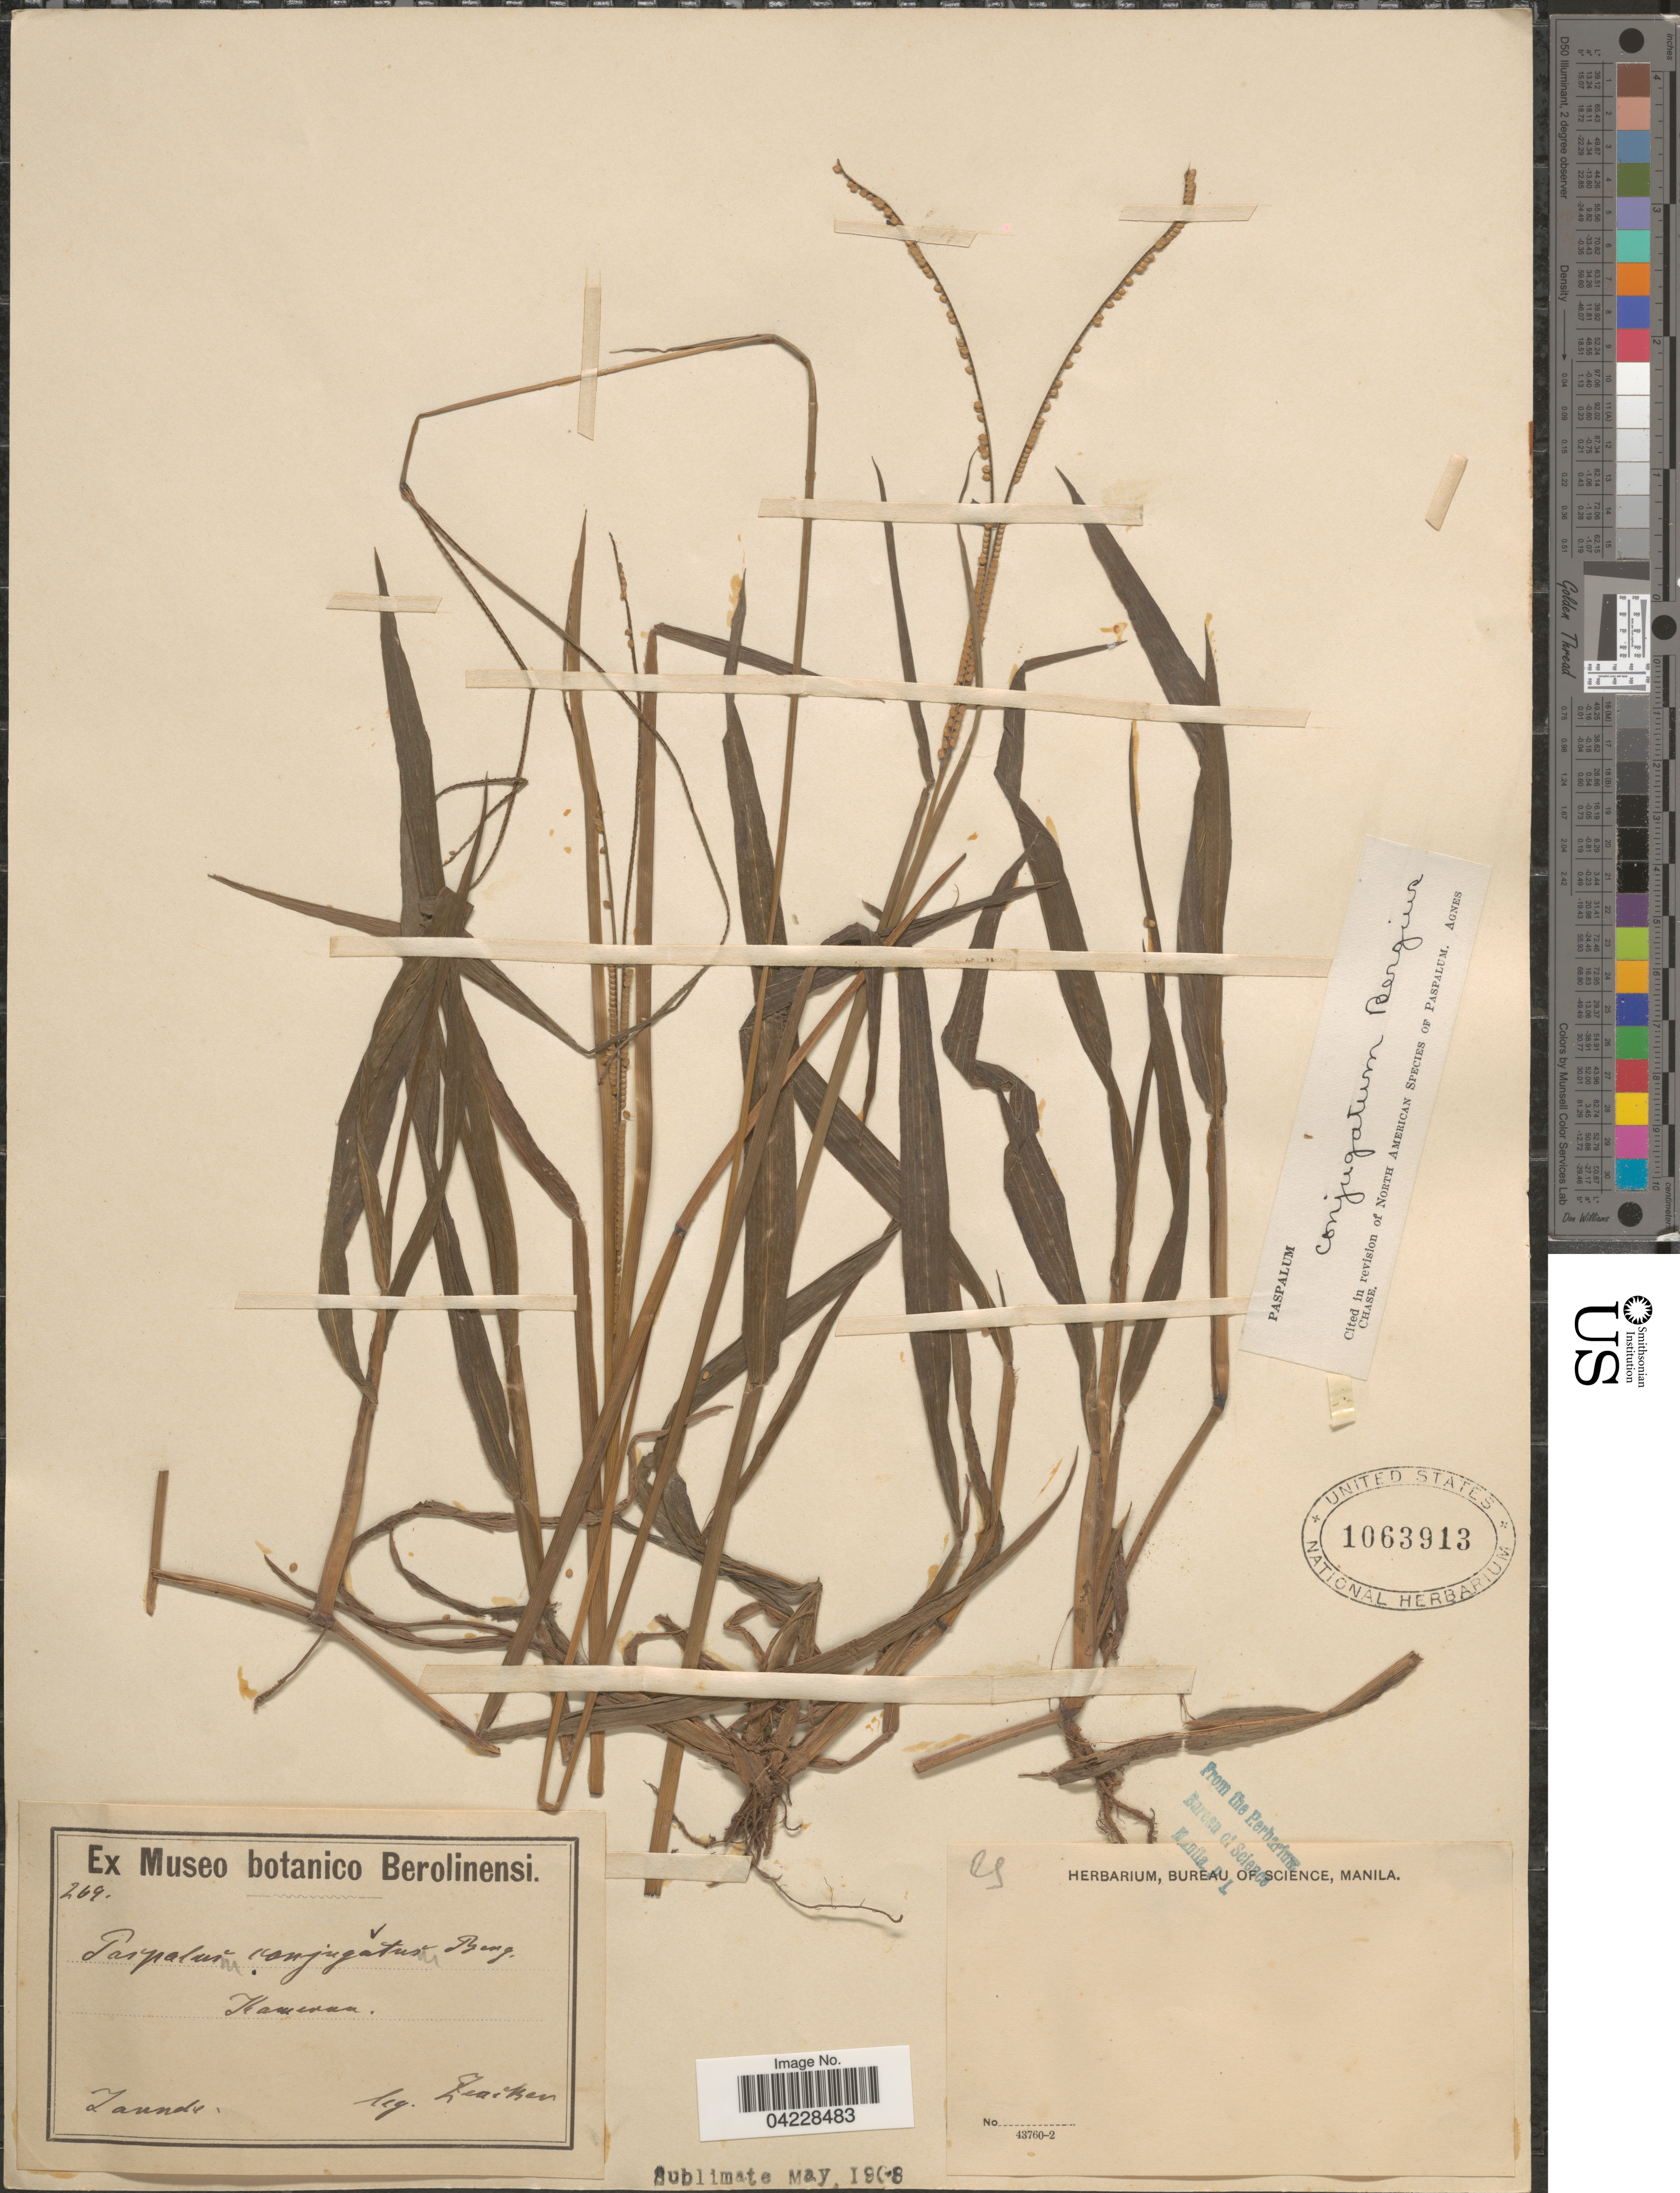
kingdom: Plantae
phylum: Tracheophyta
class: Liliopsida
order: Poales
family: Poaceae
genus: Paspalum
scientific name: Paspalum conjugatum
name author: P.J. Bergius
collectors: Zenker, --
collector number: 269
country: Cameroon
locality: Kamerun. Yaunde.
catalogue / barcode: US 1063913